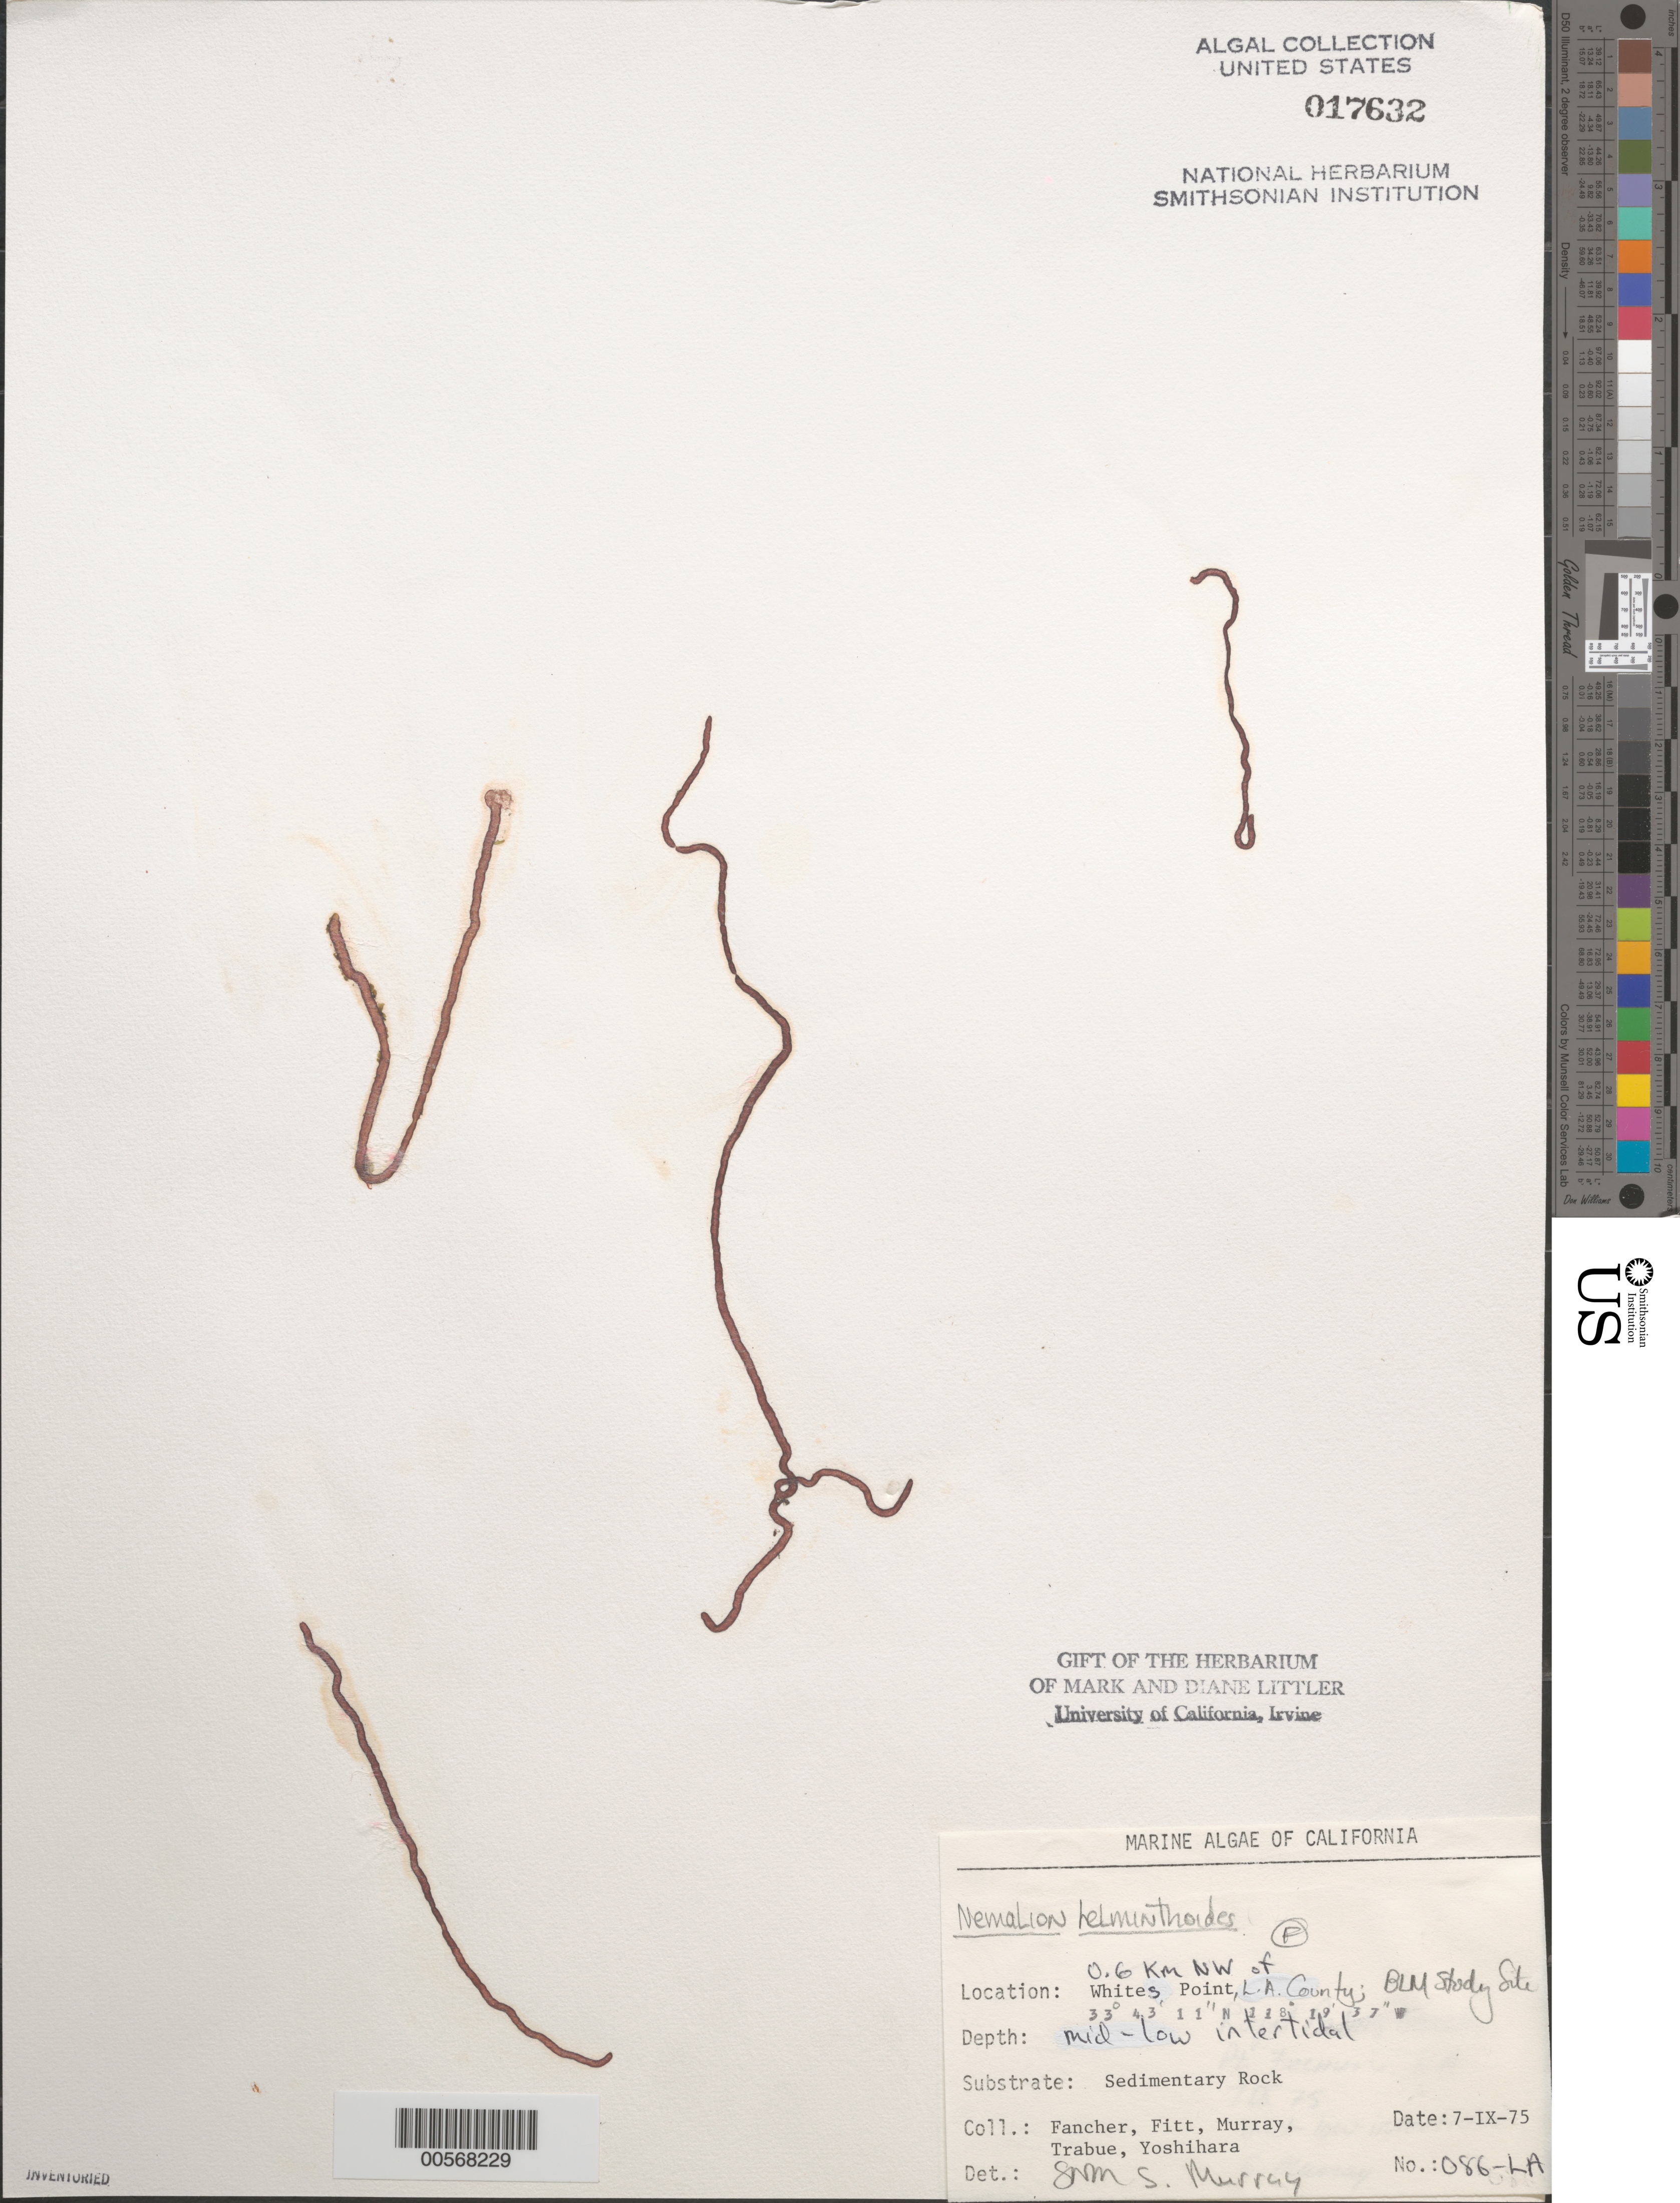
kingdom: Plantae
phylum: Rhodophyta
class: Florideophyceae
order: Nemaliales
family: Nemaliaceae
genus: Nemalion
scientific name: Nemalion multifidum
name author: (Lyngb.) Chauvin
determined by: Algae name updating Project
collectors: J. Fancher, W. Fitt, S. N. Murray, P. J. Trabue & K. Yoshihara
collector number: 086-la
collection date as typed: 07 Sep 1975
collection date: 1975-09-07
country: United States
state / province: California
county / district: Los Angeles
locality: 0.6 km northwest of Whites Point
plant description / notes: BLM-SOCALBIGHT Rocky Intertidal Survey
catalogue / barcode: US 17632